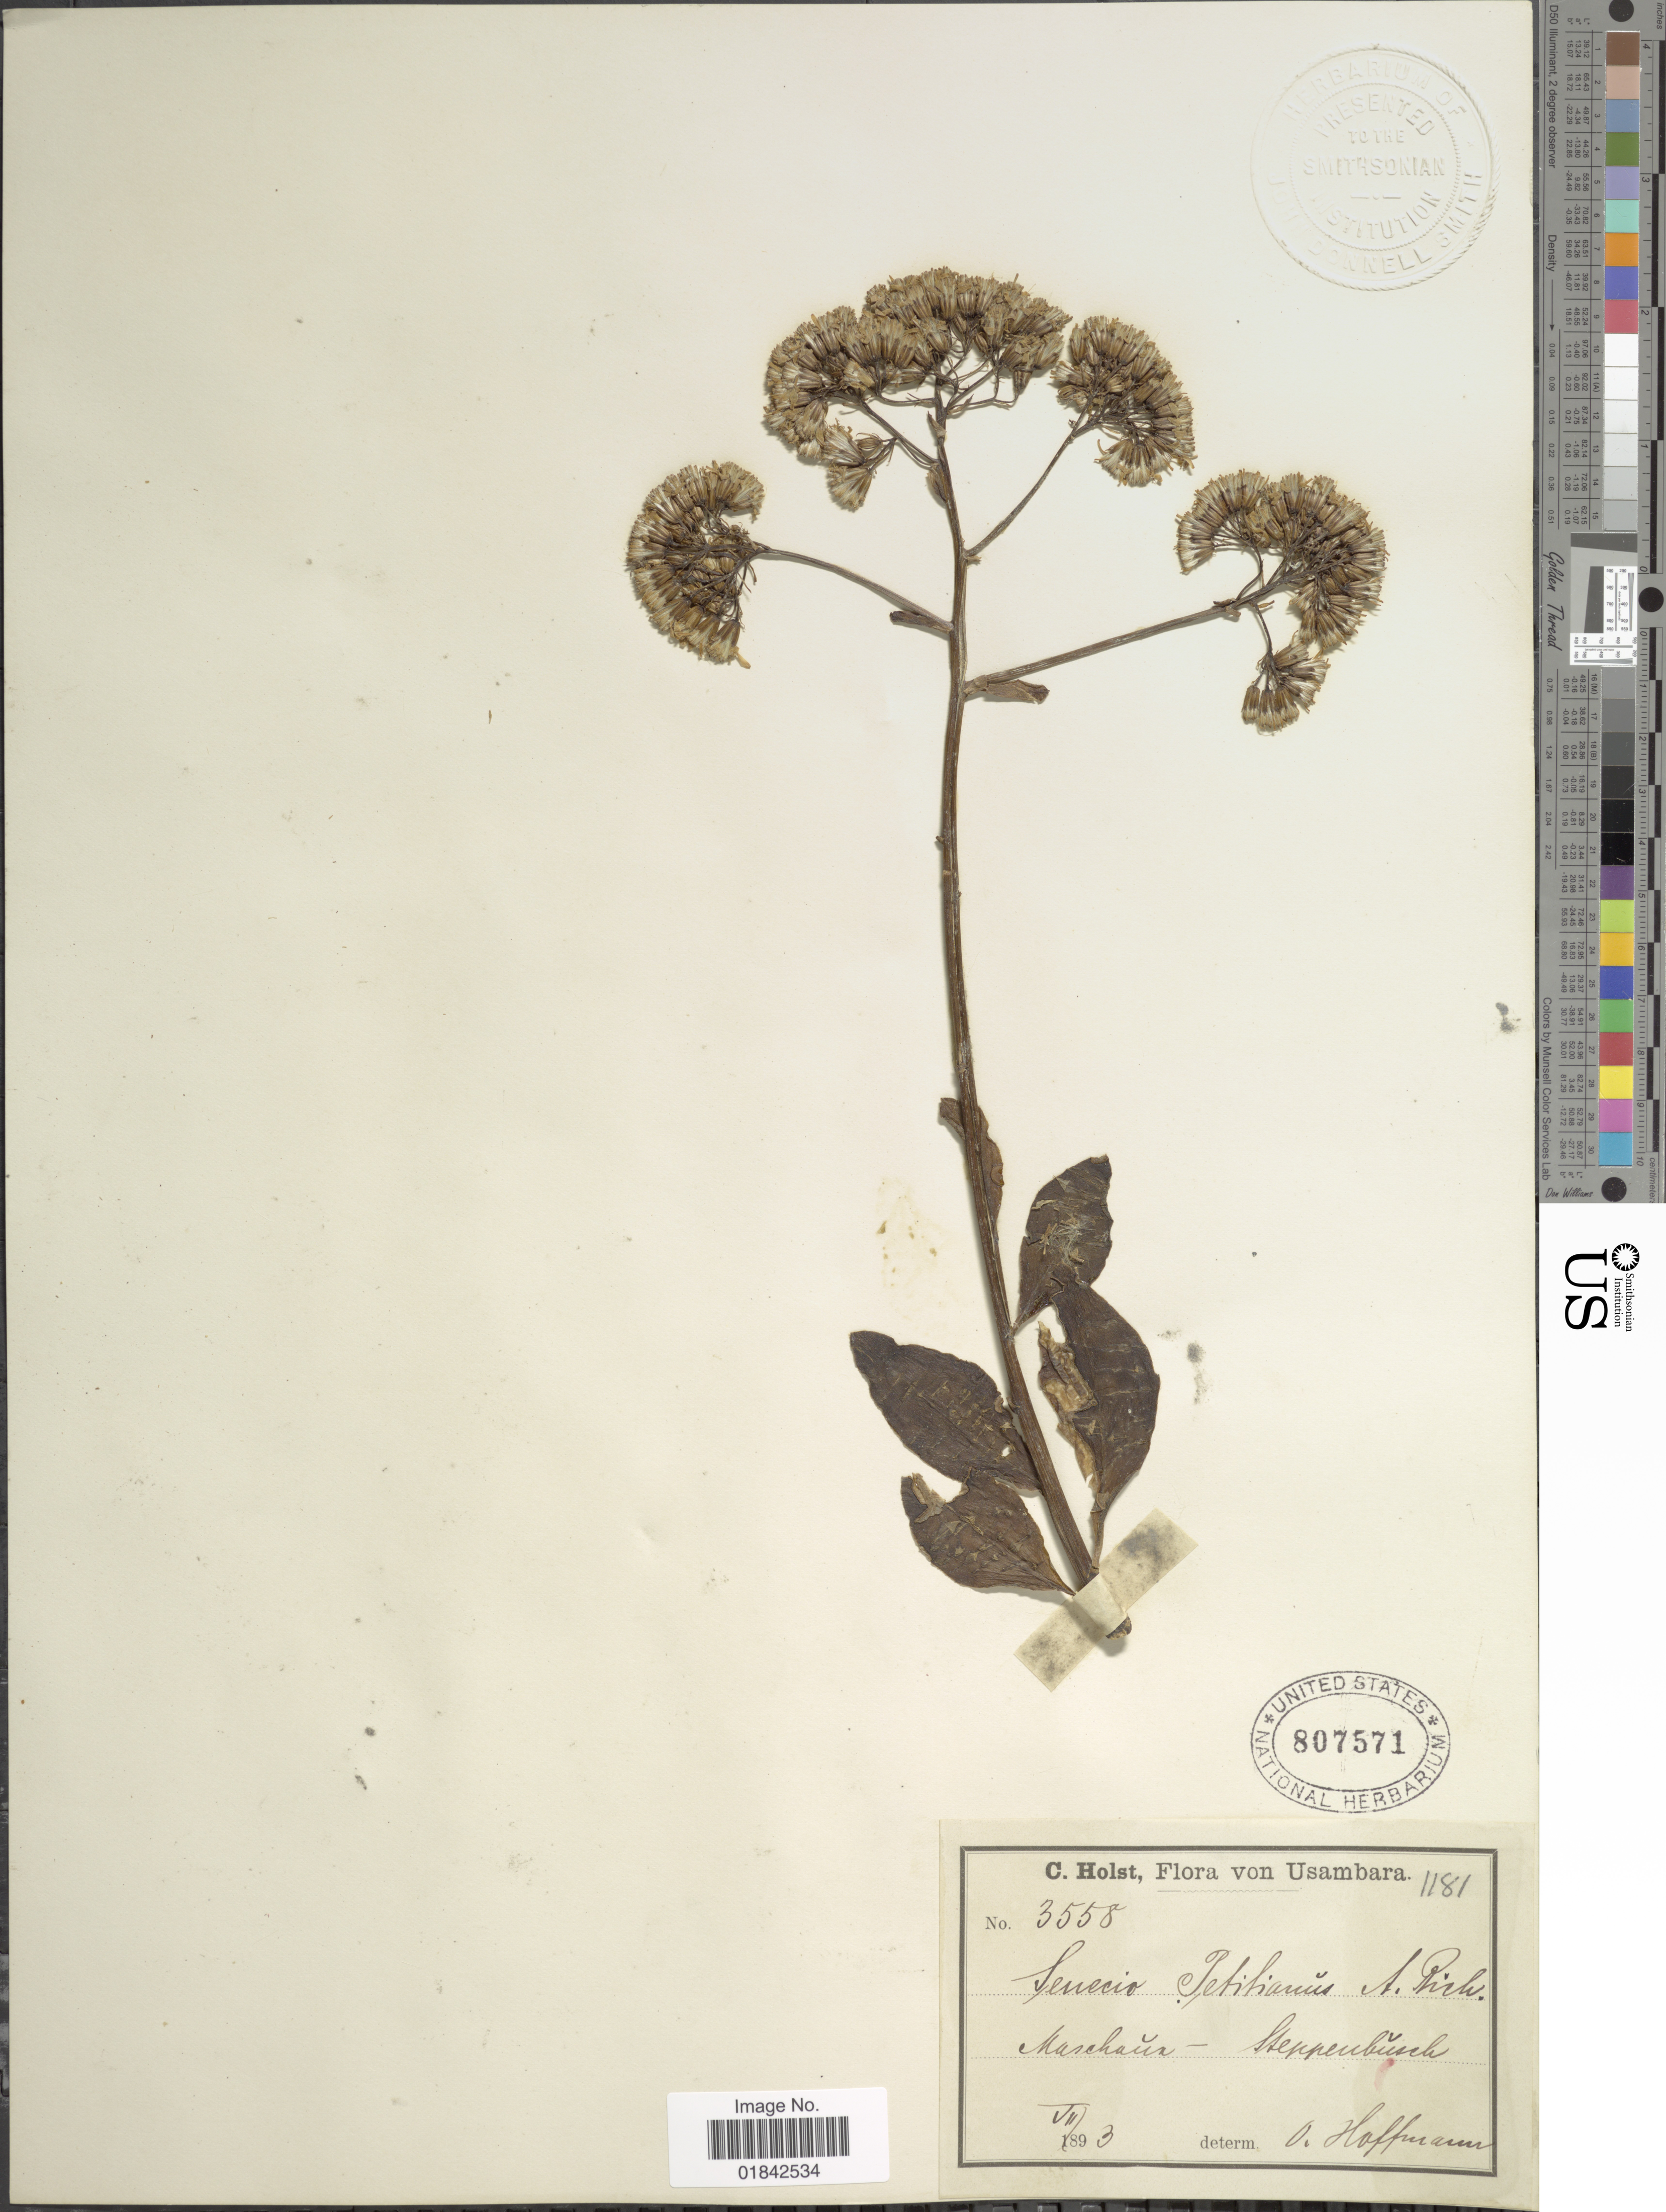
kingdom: Plantae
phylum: Tracheophyta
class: Magnoliopsida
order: Asterales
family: Asteraceae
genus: Senecio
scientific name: Senecio petitianus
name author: A. Rich.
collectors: C. H. Holst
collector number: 3558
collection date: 1893-07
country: Tanzania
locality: Usambara. Maschaua - Steppenbusch.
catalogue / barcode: US 807571